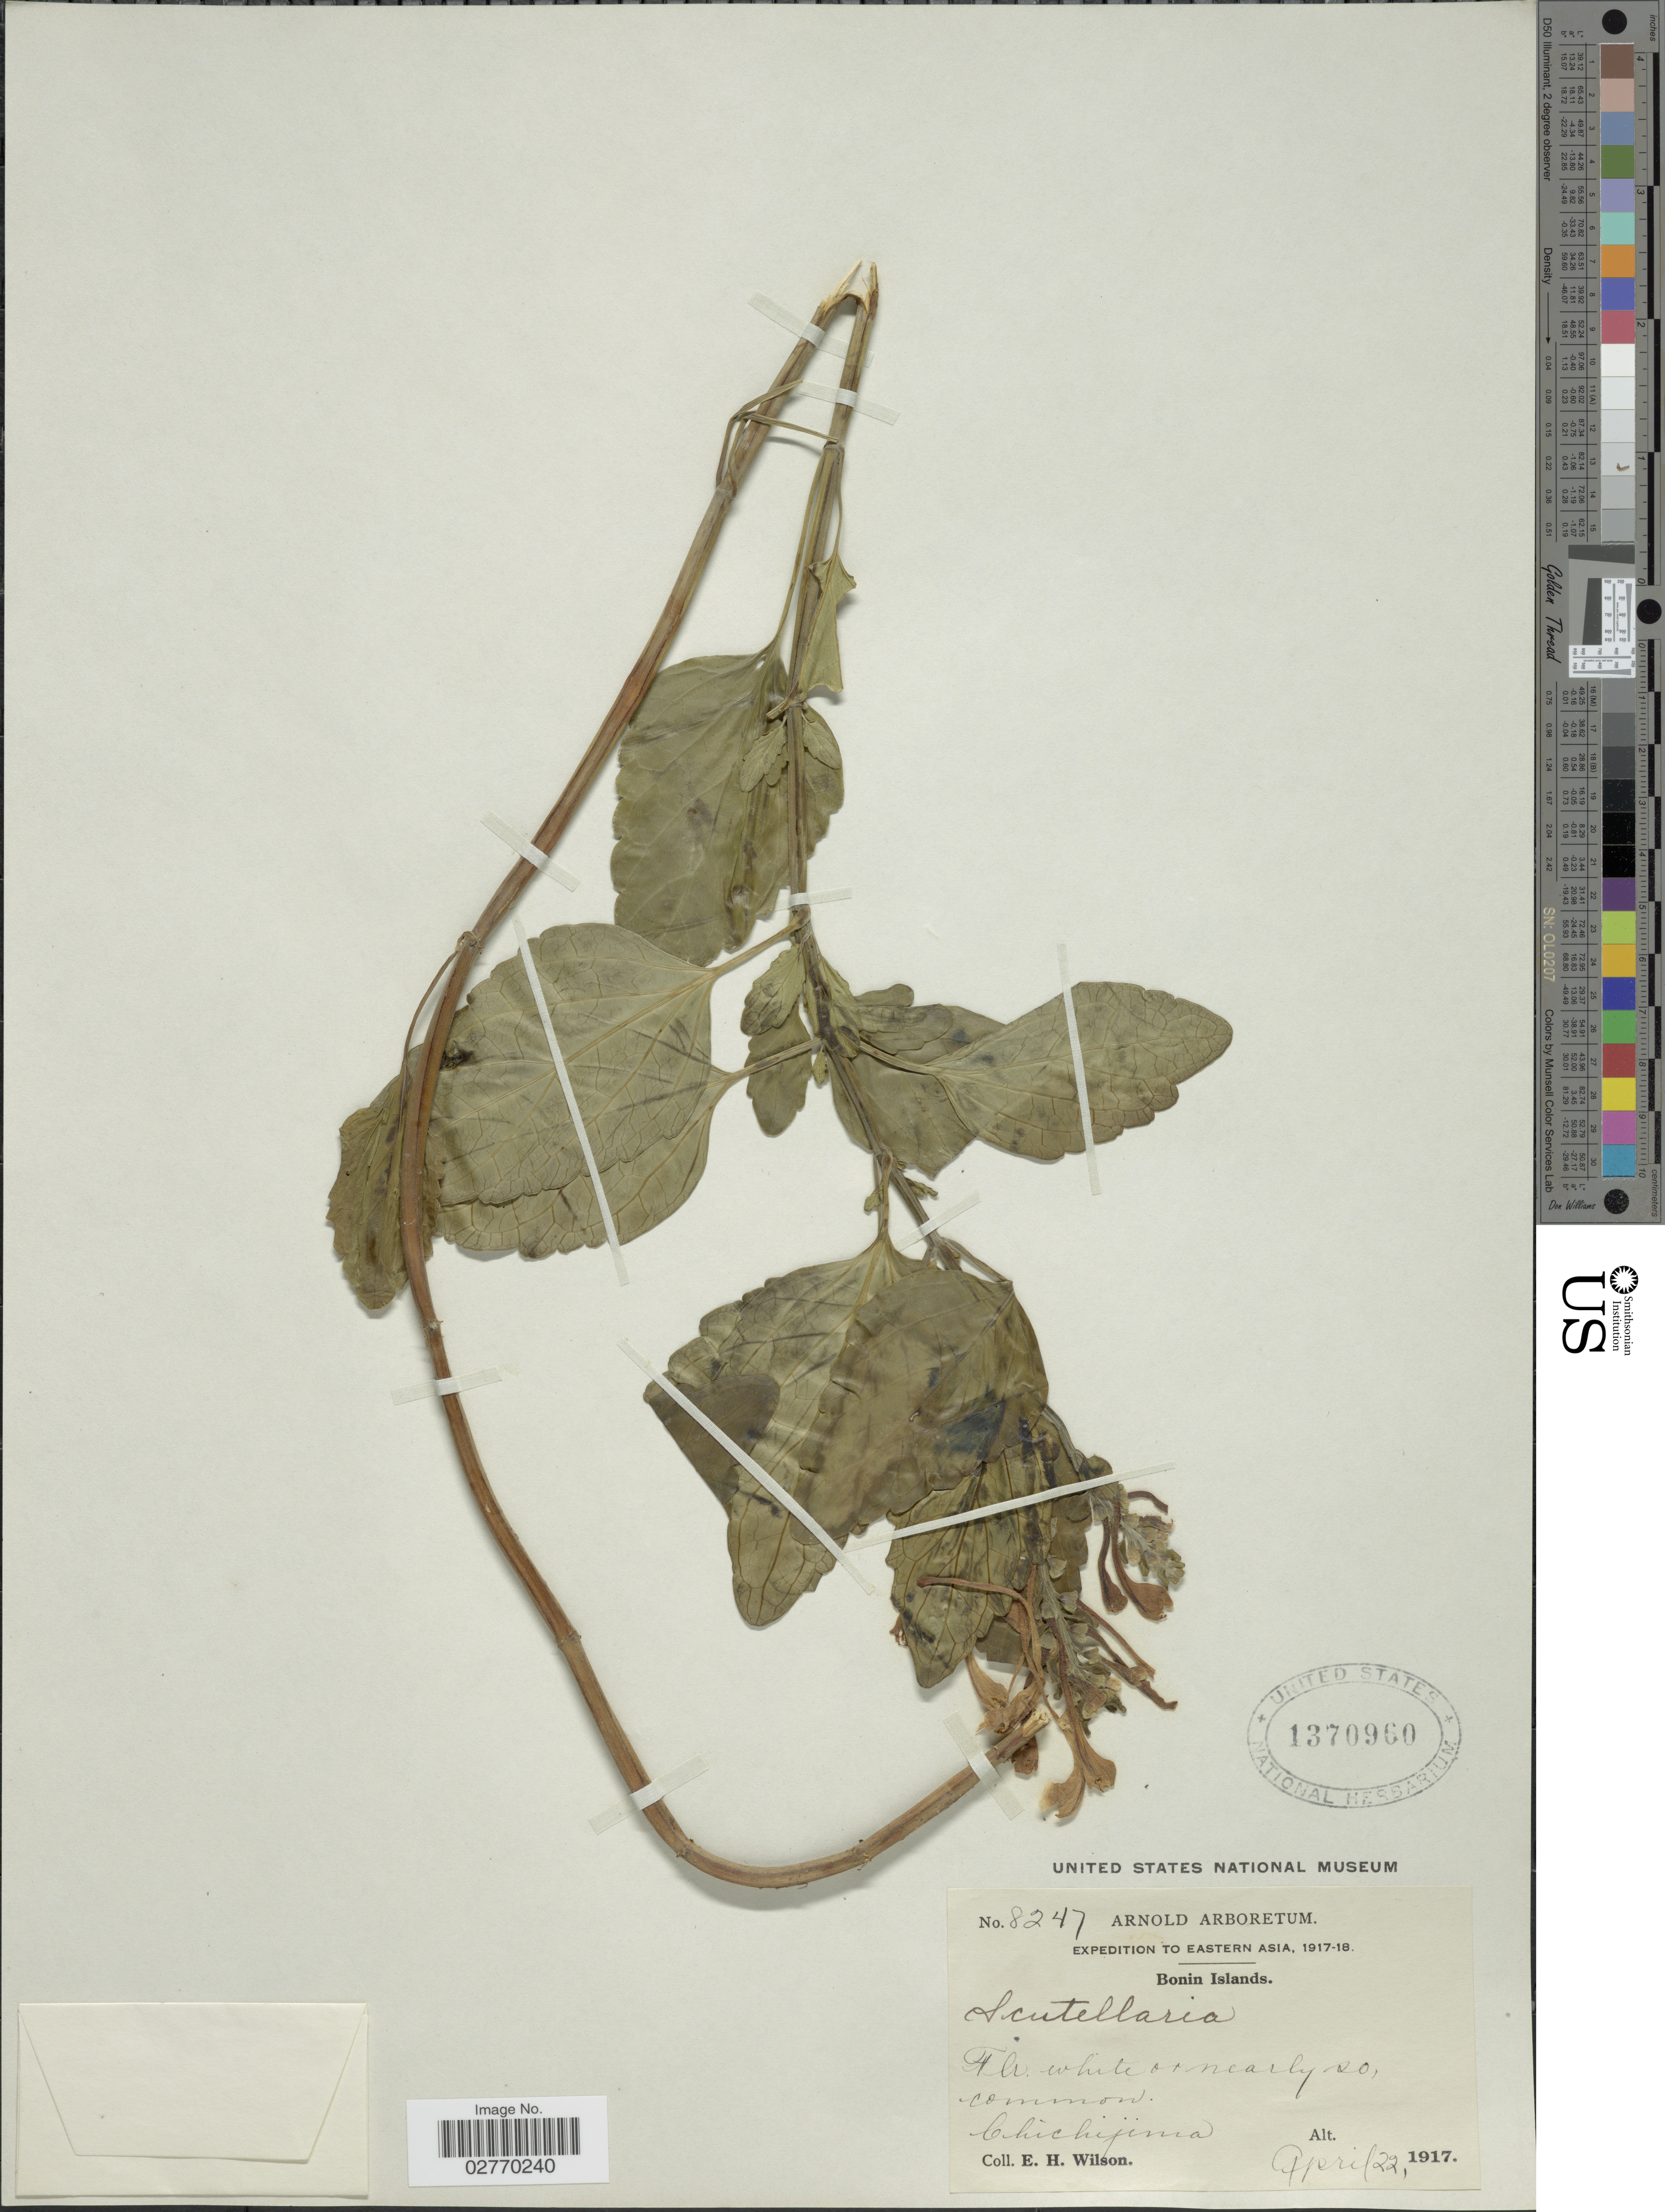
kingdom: Plantae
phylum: Tracheophyta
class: Magnoliopsida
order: Lamiales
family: Lamiaceae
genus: Scutellaria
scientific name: Scutellaria sp.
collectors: E. Wilson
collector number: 8247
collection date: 1917-04-22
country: Japan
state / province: Tokyo, Federal City of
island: Bonin Islands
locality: Eastern Asia. Bonin Islands. Chichijima.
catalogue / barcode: US 1370960